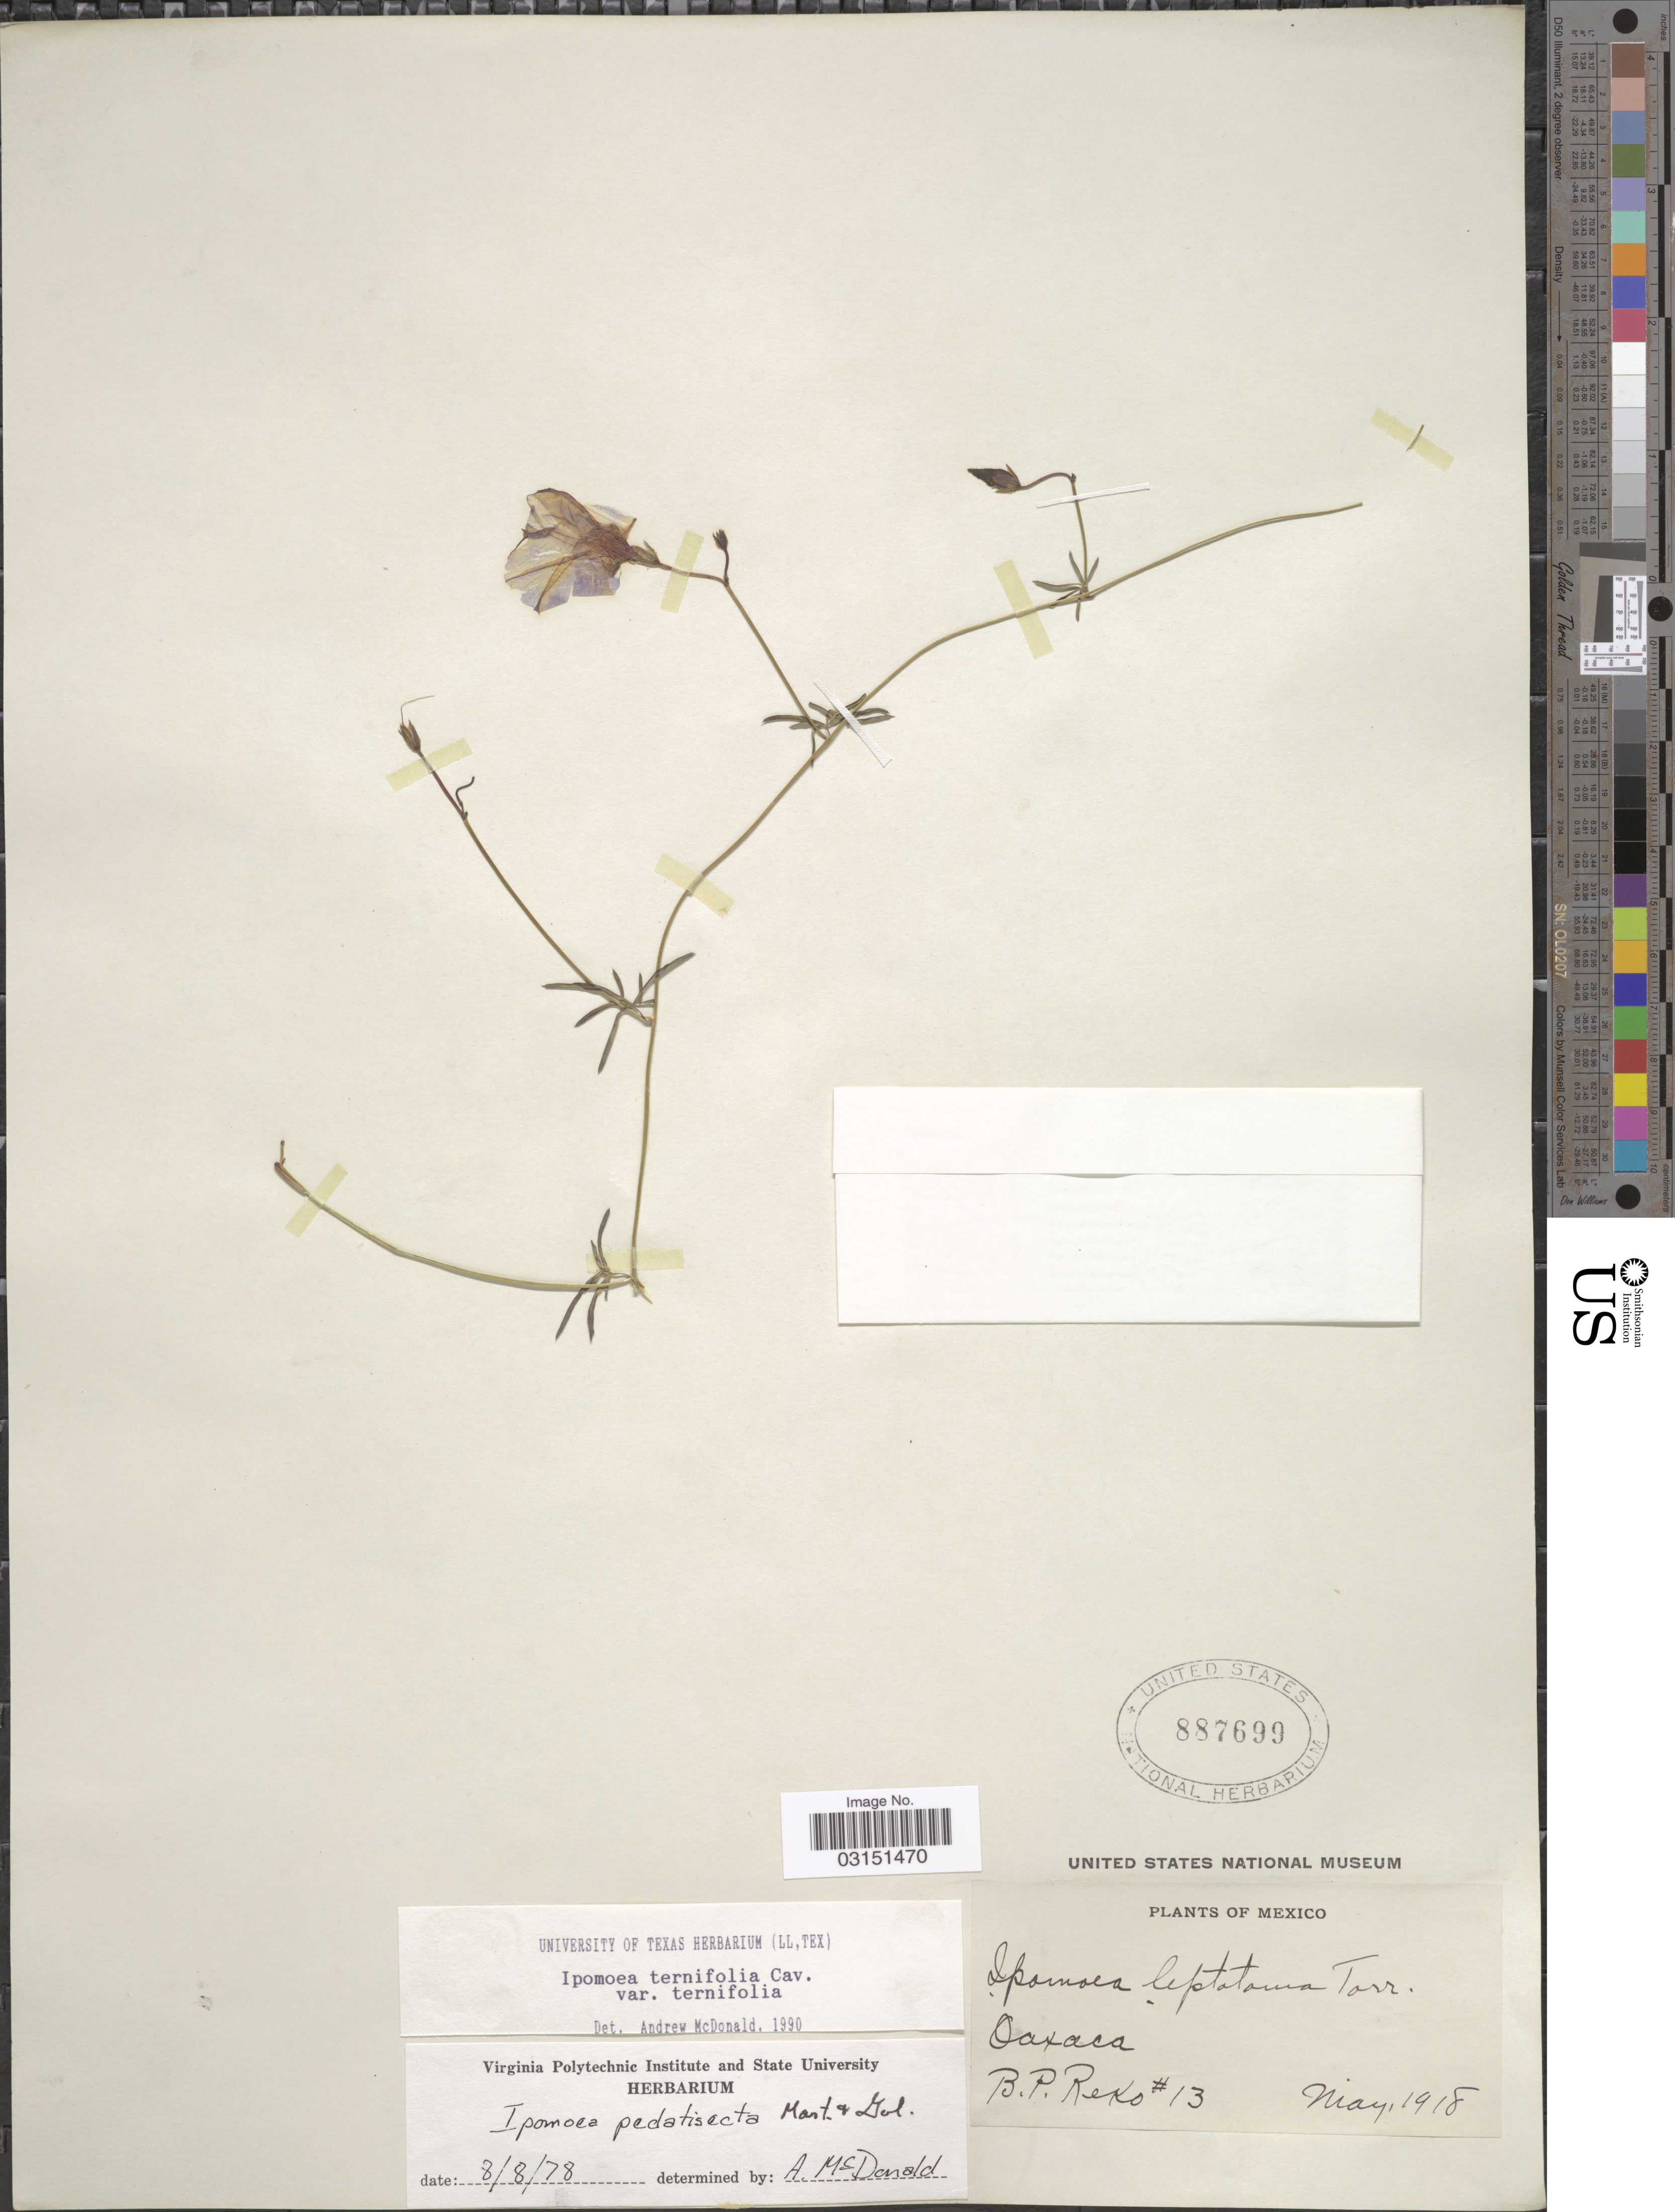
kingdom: Plantae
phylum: Tracheophyta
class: Magnoliopsida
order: Solanales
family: Convolvulaceae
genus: Ipomoea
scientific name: Ipomoea ternifolia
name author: Cav.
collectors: B. P. Reko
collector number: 13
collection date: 1918-05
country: Mexico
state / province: Oaxaca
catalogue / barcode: US 887699